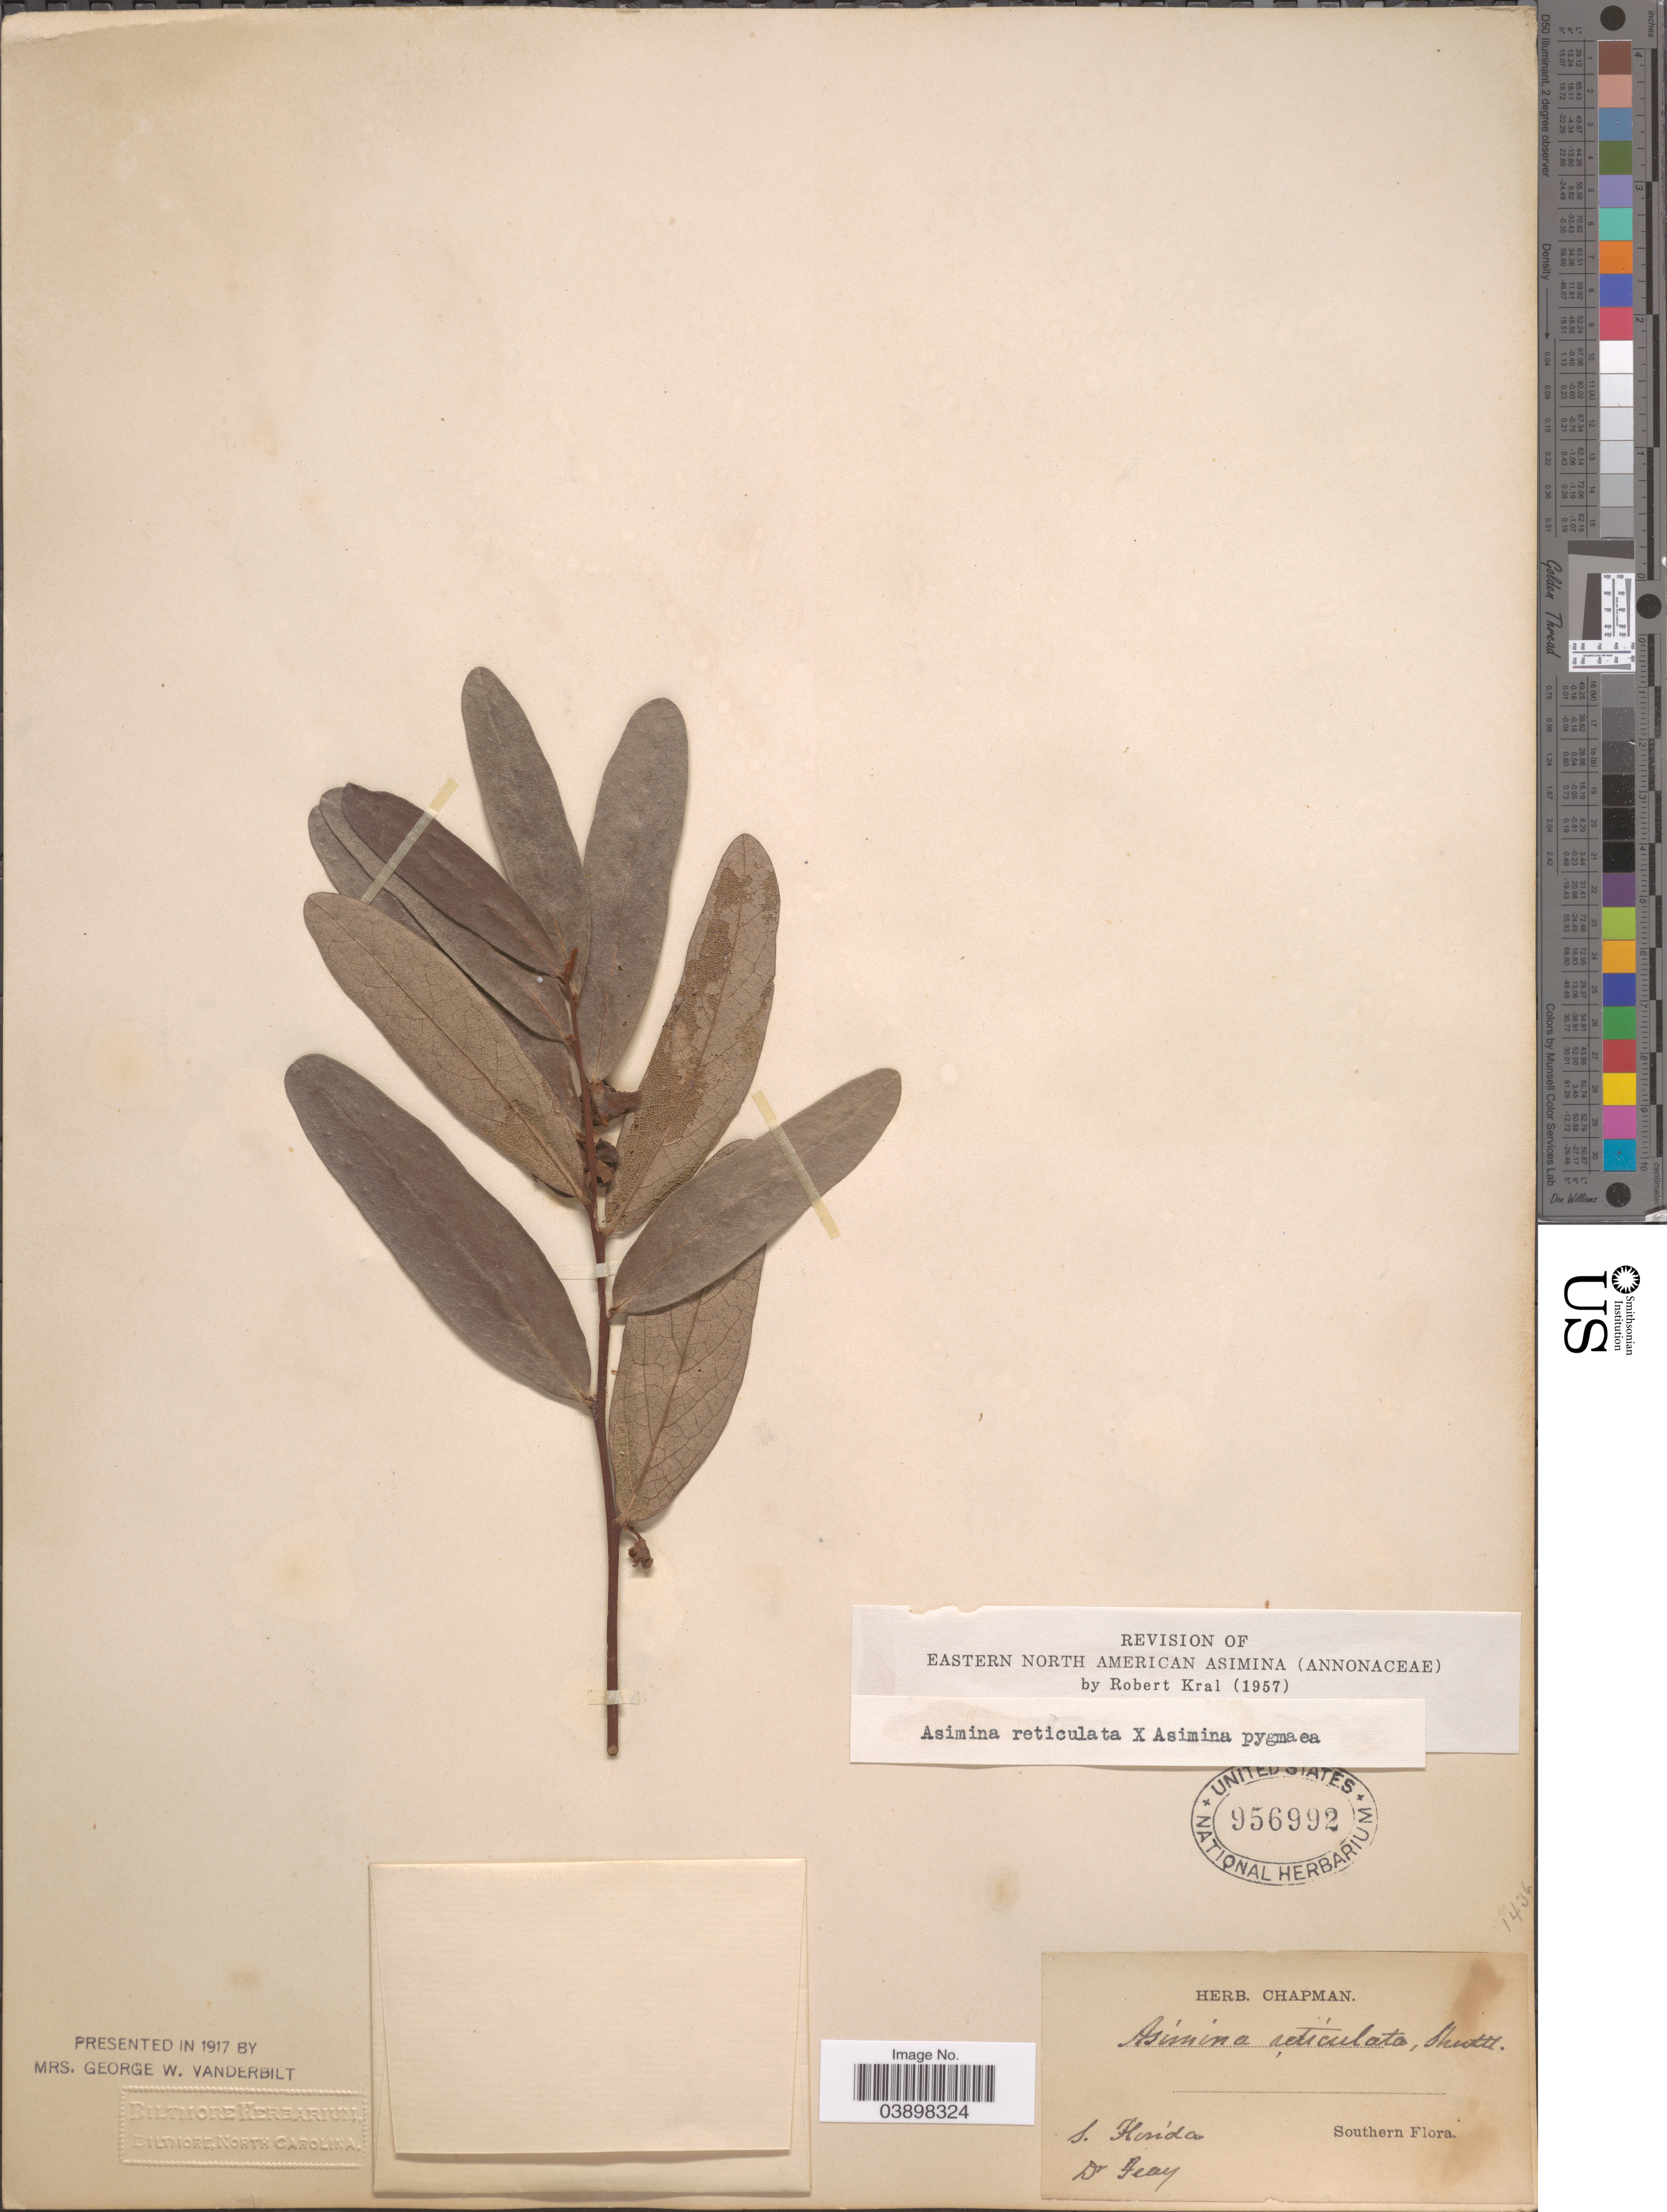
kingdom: Plantae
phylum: Tracheophyta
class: Magnoliopsida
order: Magnoliales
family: Annonaceae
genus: Asimina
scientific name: Asimina reticulata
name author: (Shuttlew.) Chapm.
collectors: -. Fray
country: United States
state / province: Florida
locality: S. Florida. Southern.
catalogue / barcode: US 956992